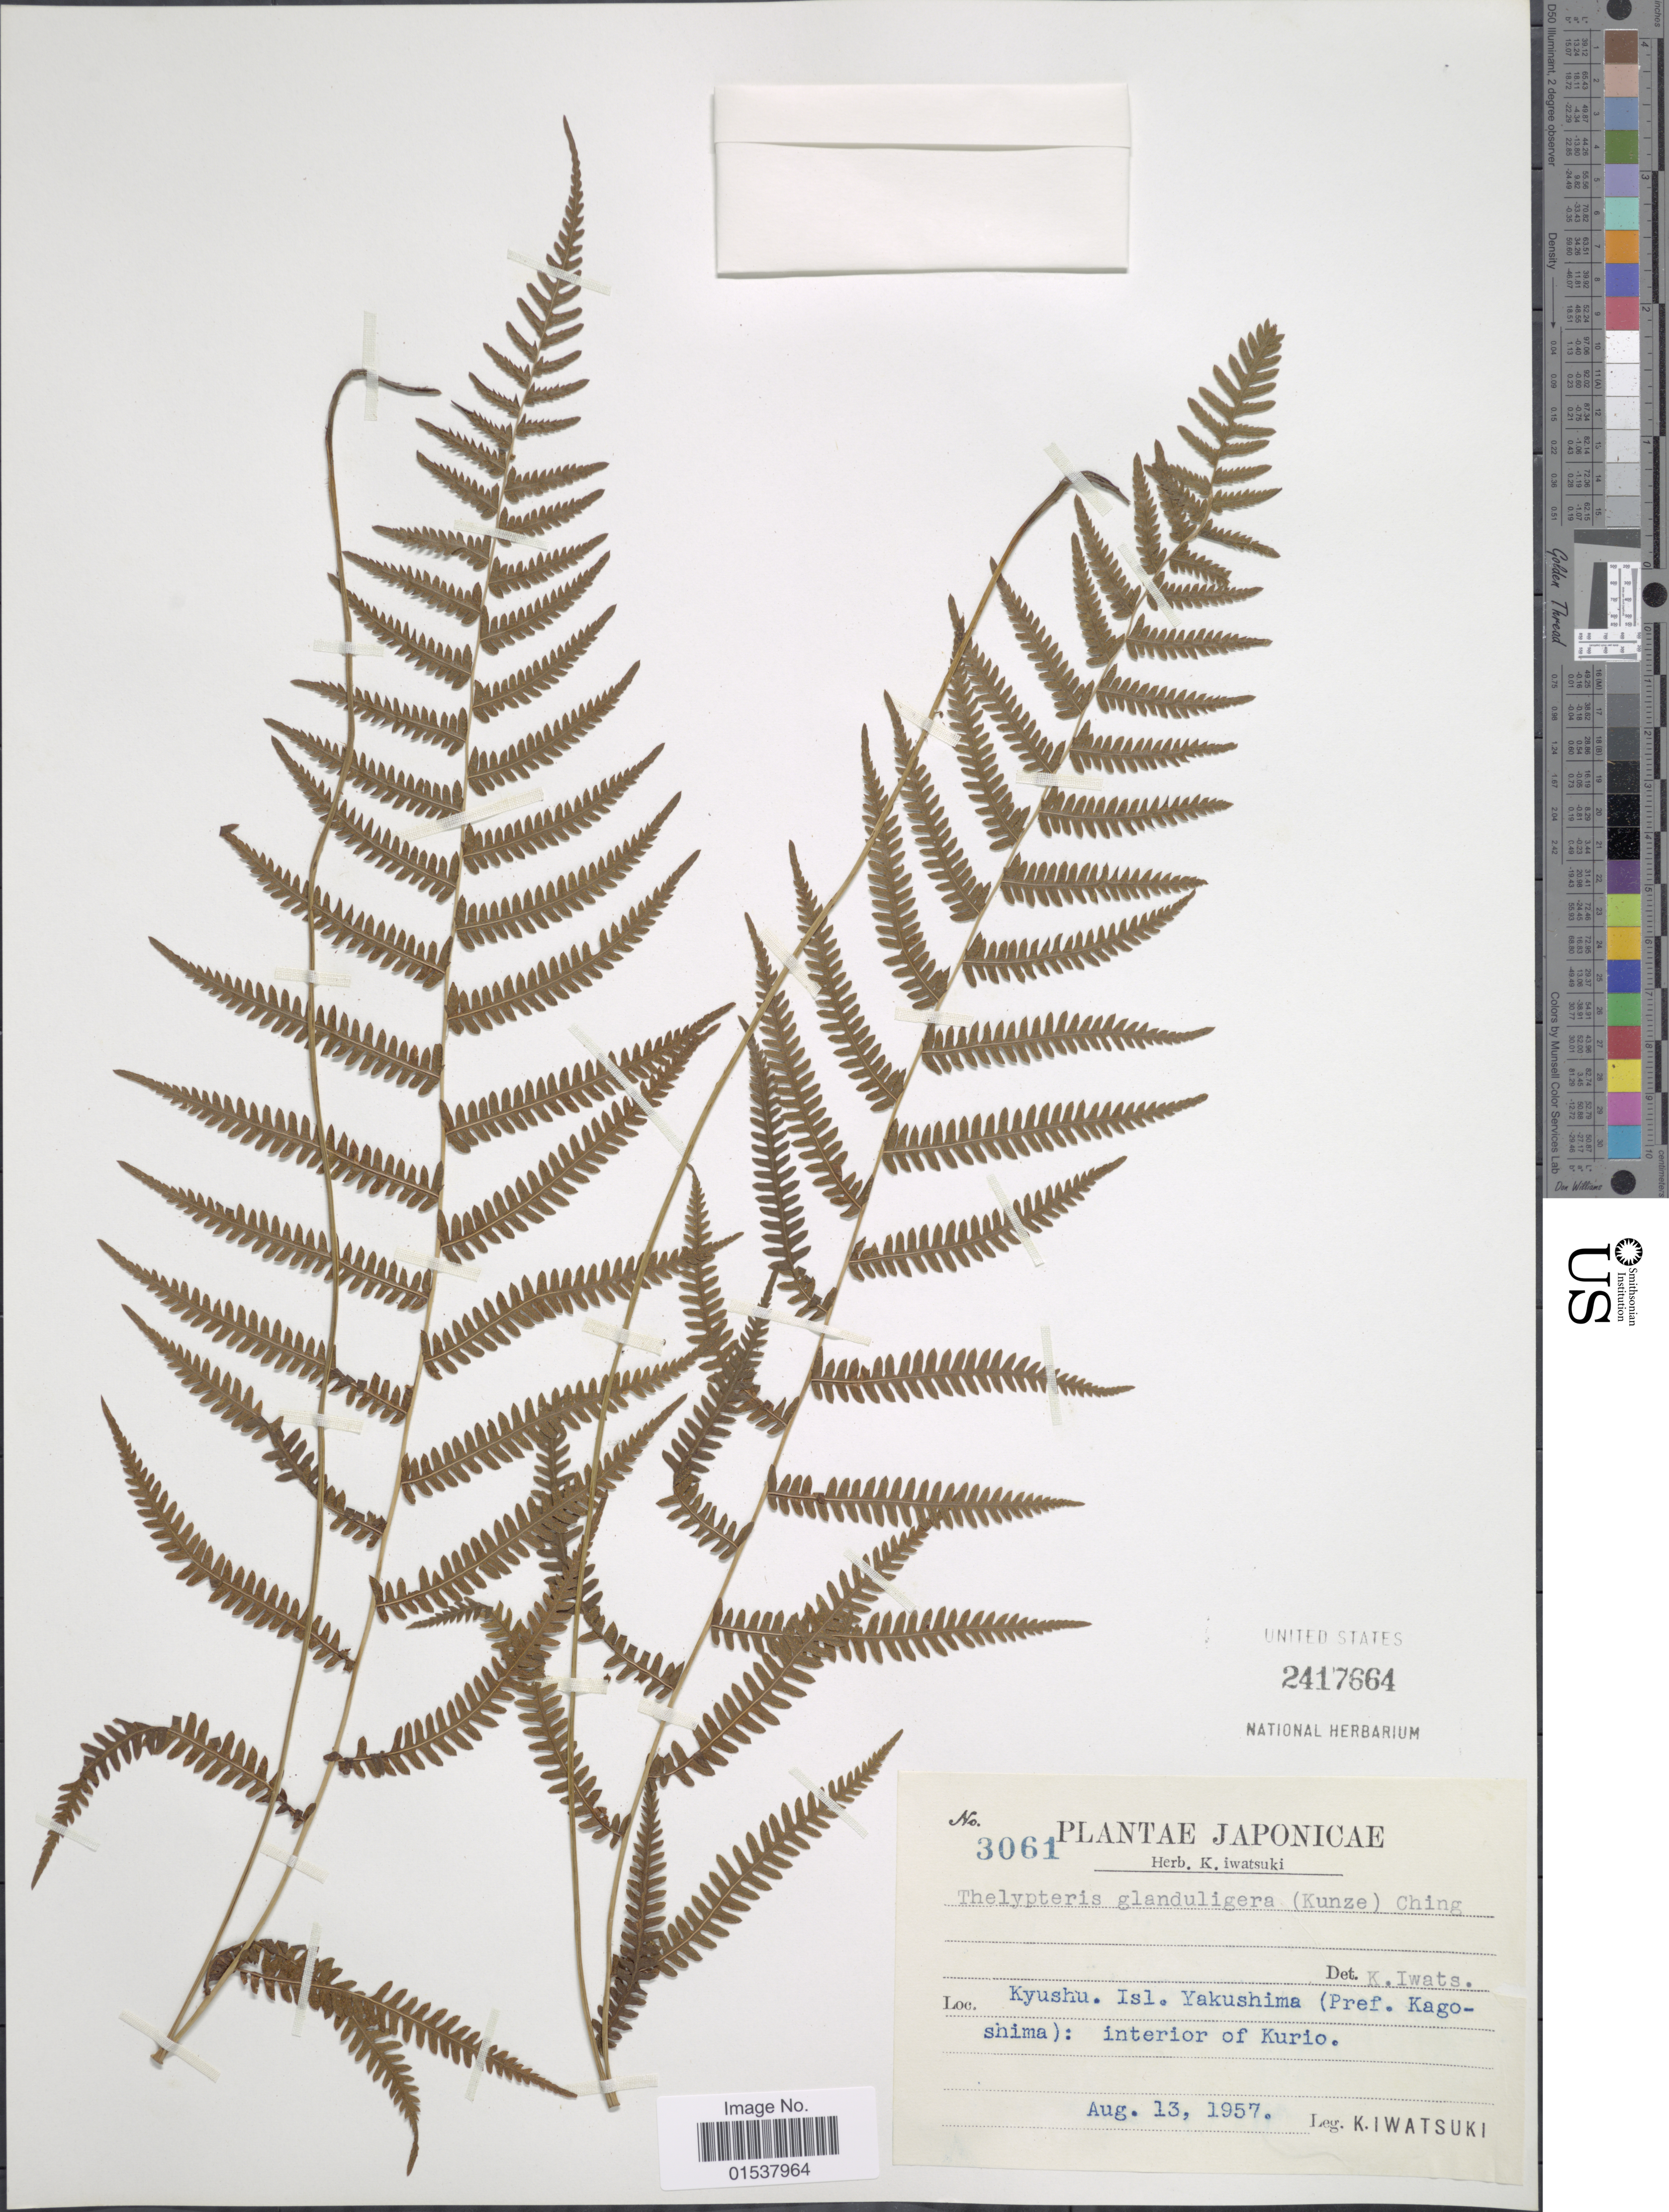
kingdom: Plantae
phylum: Tracheophyta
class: Polypodiopsida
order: Polypodiales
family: Thelypteridaceae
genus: Parathelypteris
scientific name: Parathelypteris glanduligera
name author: (Kunze) Ching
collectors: K. Iwatsuki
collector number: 3061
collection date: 1957-08-13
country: Japan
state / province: Kagosima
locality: Japonicae, Kyushu. Isl. Yakushima (Pref. Kagoshima): interior of Kurio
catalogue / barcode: US 2417664